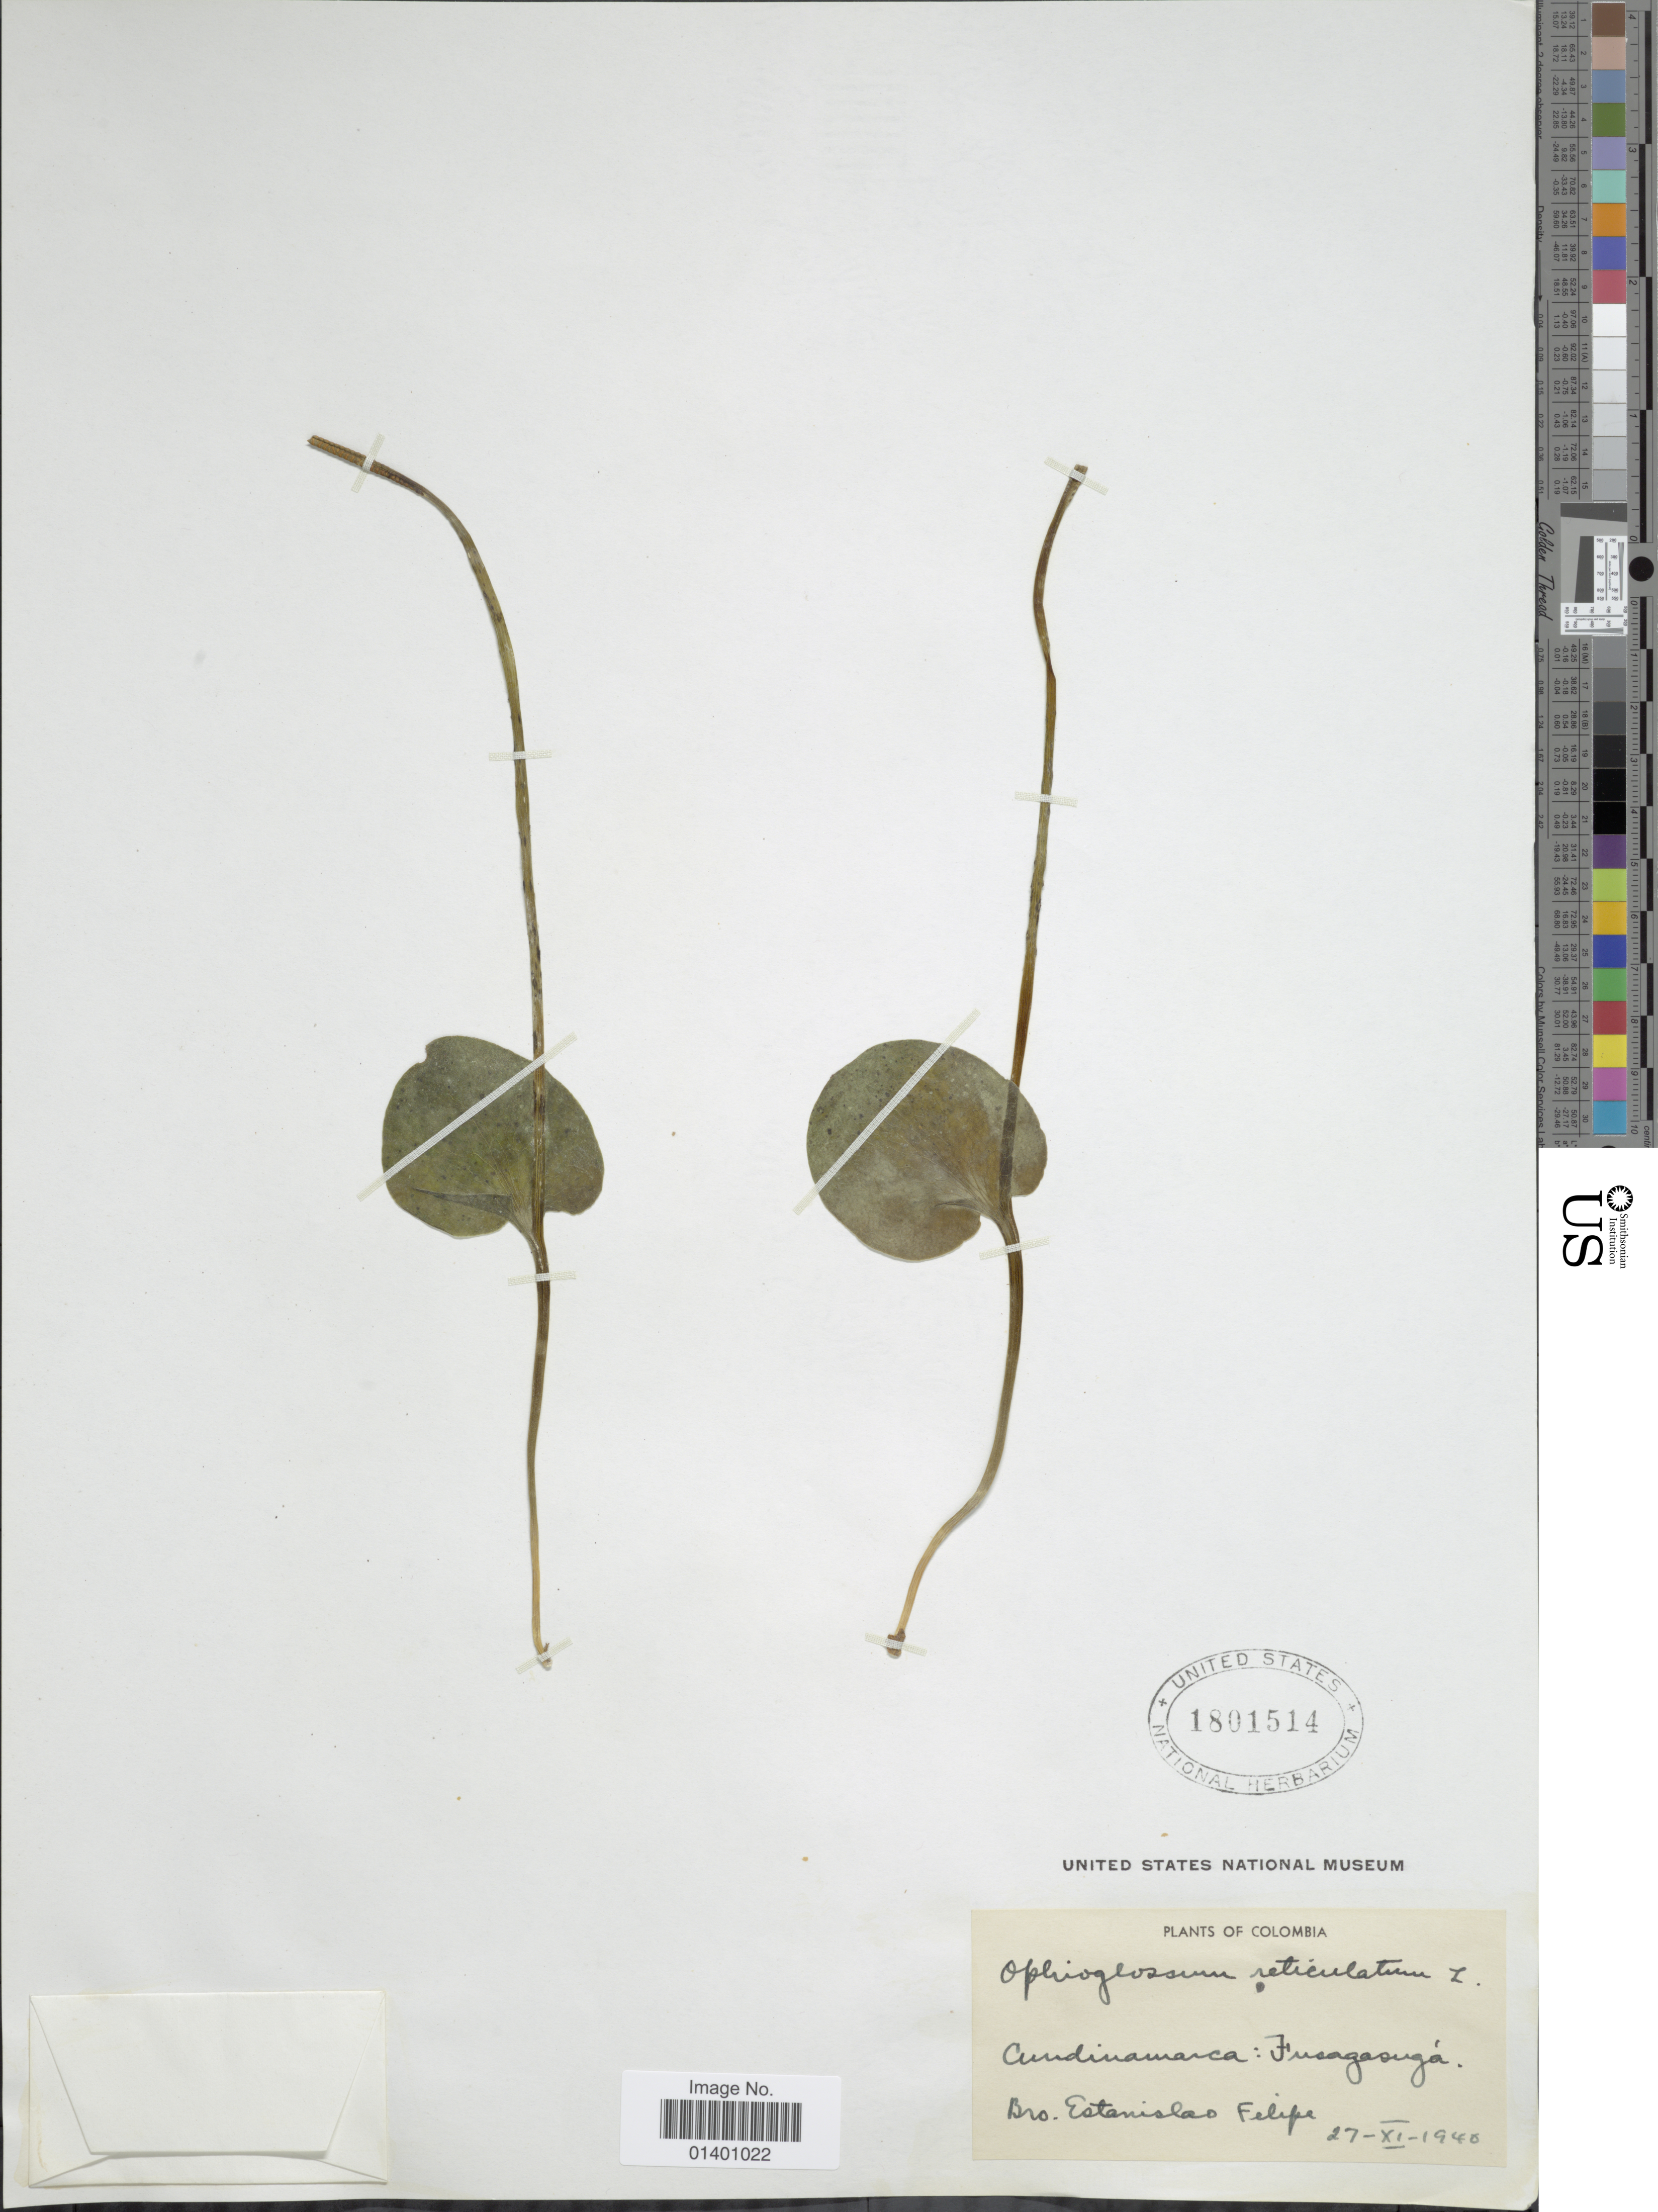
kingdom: Plantae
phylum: Tracheophyta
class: Polypodiopsida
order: Ophioglossales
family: Ophioglossaceae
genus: Ophioglossum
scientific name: Ophioglossum reticulatum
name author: L.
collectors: Bro. E. Felipe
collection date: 1946-11-27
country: Colombia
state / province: Cundinamarca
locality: Fusagasuga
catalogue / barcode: US 1801514